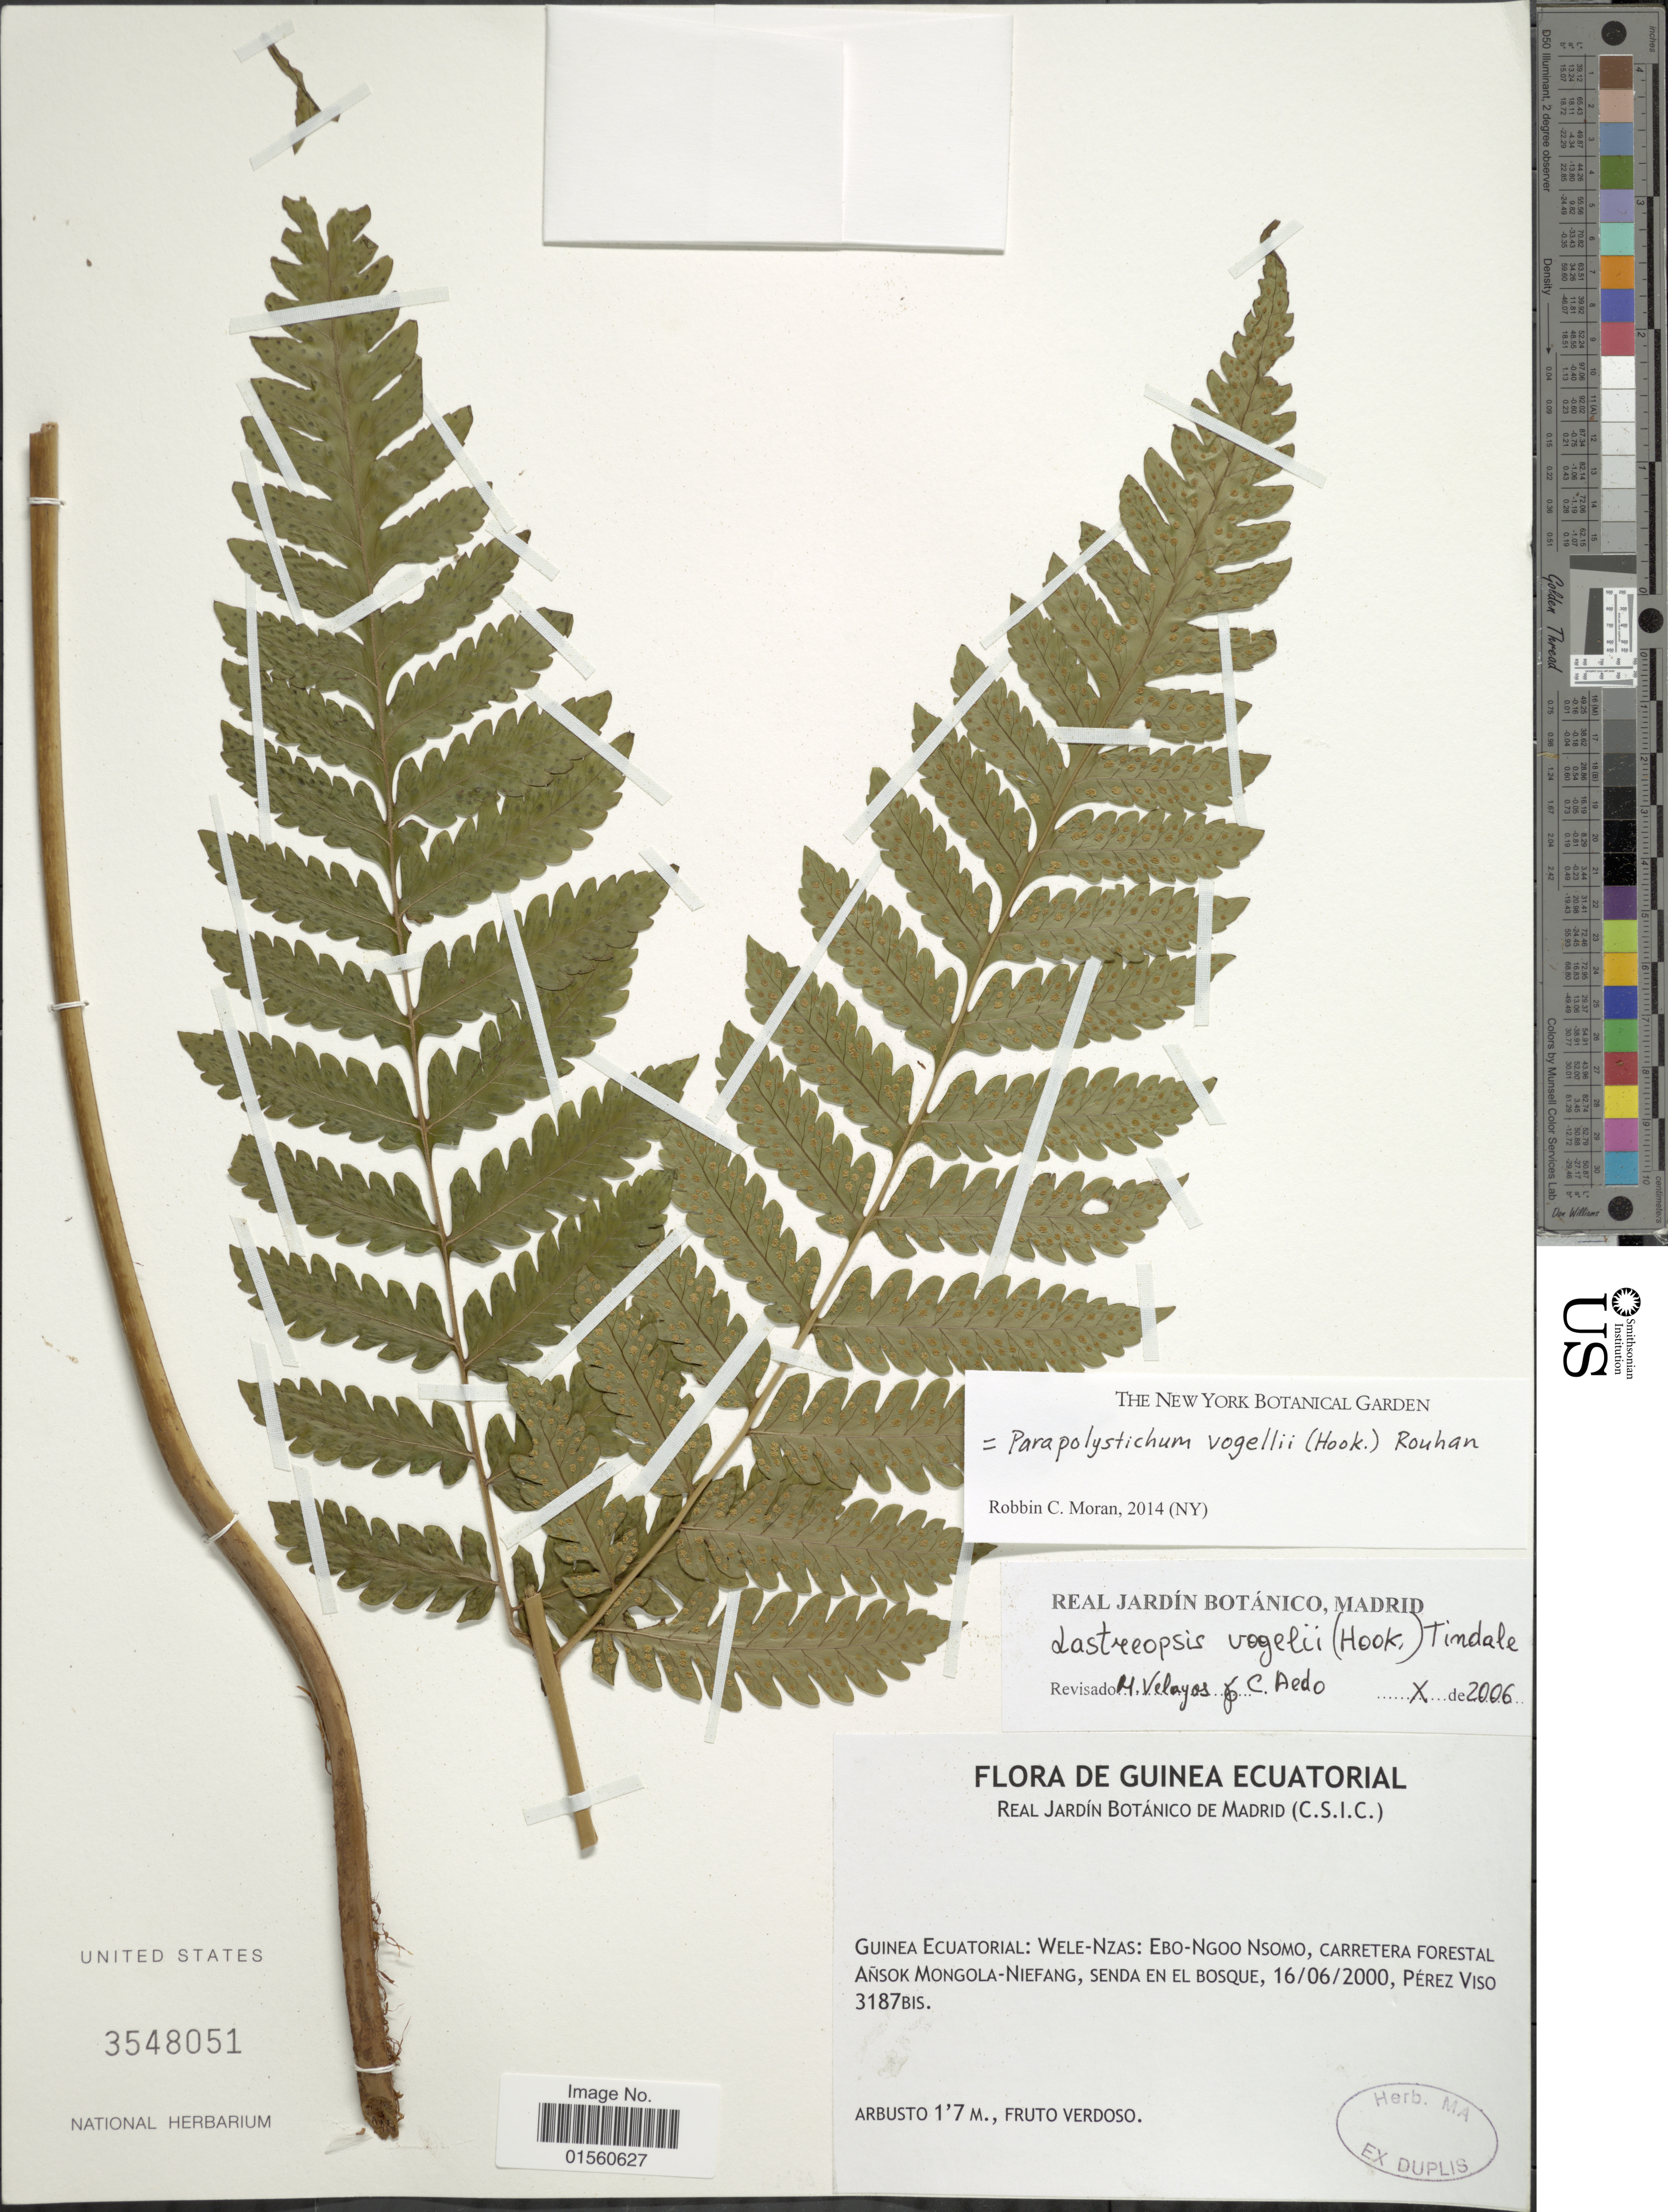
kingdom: Plantae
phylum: Tracheophyta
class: Polypodiopsida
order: Polypodiales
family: Dryopteridaceae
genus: Parapolystichum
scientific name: Parapolystichum voeglii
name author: (Hook.) Rouhan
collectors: R. Perez Viso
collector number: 3187BIS*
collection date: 2000-06-16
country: Equatorial Guinea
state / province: Wele-Nzas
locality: Guinea Ecuatorial: Wele-Nzas: Ebo-Ngoo Nsomo, Carretera Forestal Ansok Mongola-Niefang,Senda en el bosque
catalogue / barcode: US 3548051